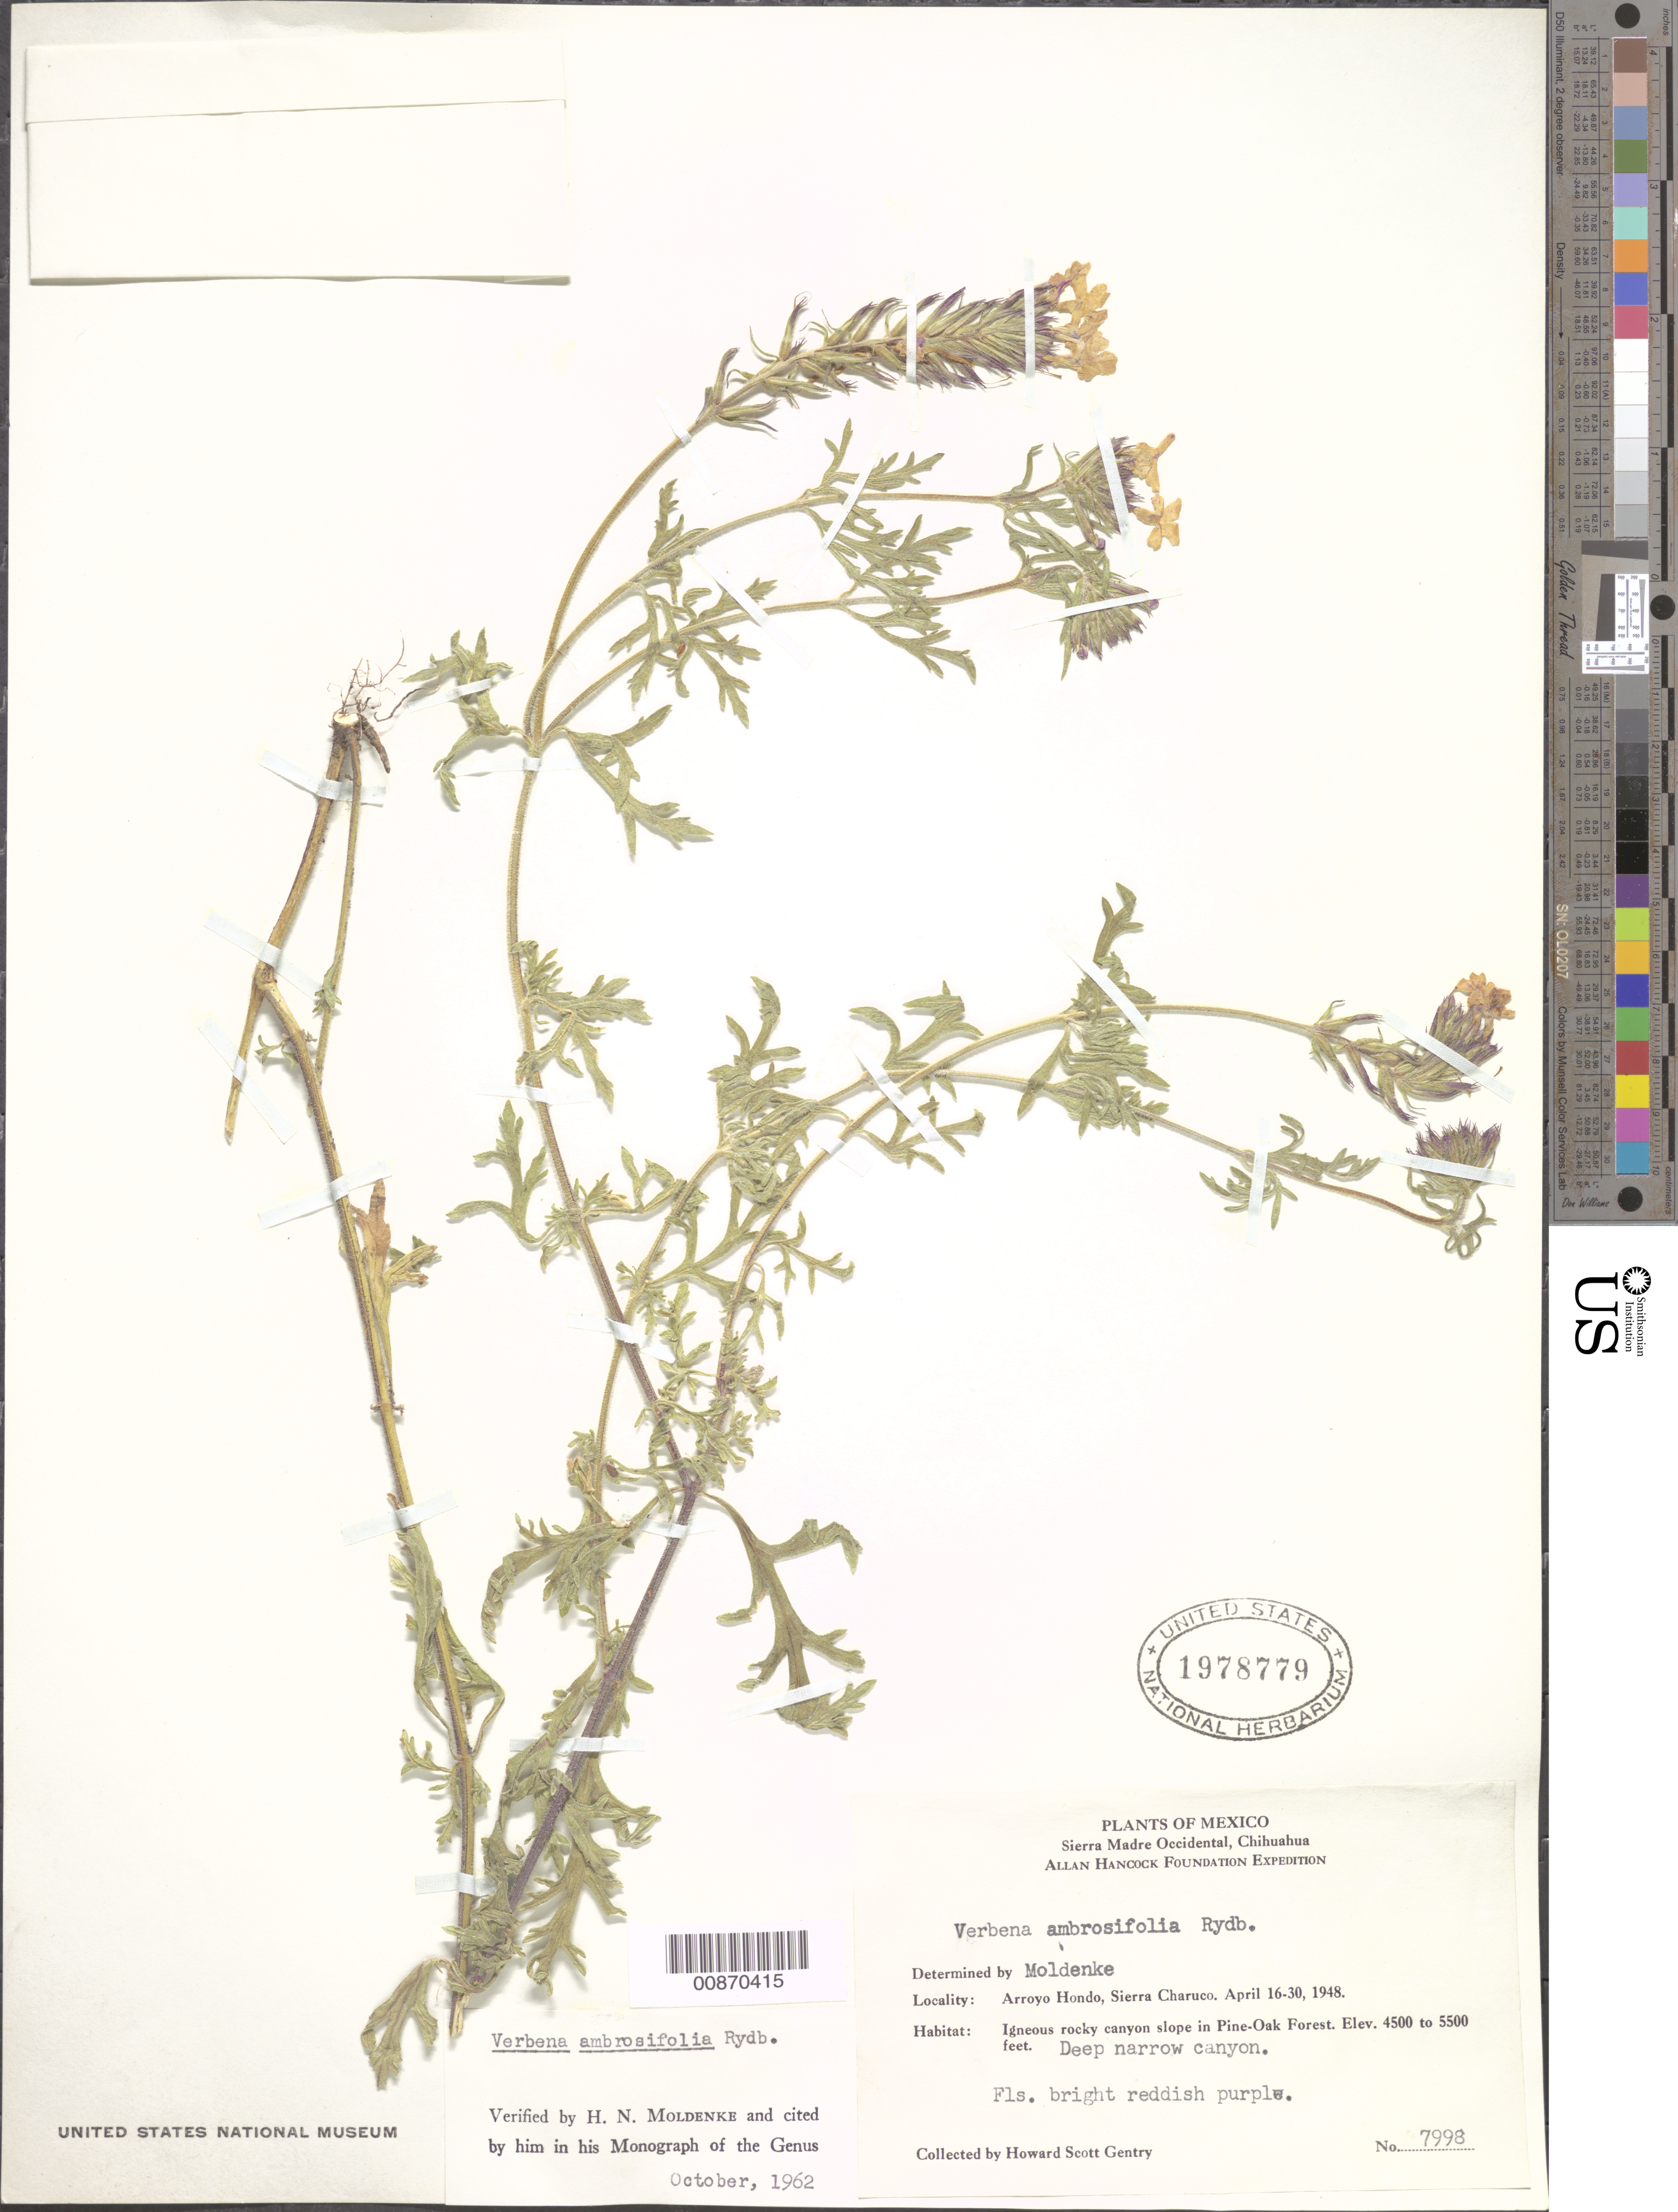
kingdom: Plantae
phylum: Tracheophyta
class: Magnoliopsida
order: Lamiales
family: Verbenaceae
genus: Verbena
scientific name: Verbena ambrosiifolia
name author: Rydb. ex Small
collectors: H. S. Gentry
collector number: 7998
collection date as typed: April 16-30, 1948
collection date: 1948-04-16/1948-04-30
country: Mexico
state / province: Chihuahua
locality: Arroyo Hondo, Sierra Charuco, Sierra Madre Occidental, Chihuahua.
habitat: Igneous rocky canyon slope in Pine-Oak Forest. Deep narrow canyon.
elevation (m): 1372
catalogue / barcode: US 1978779